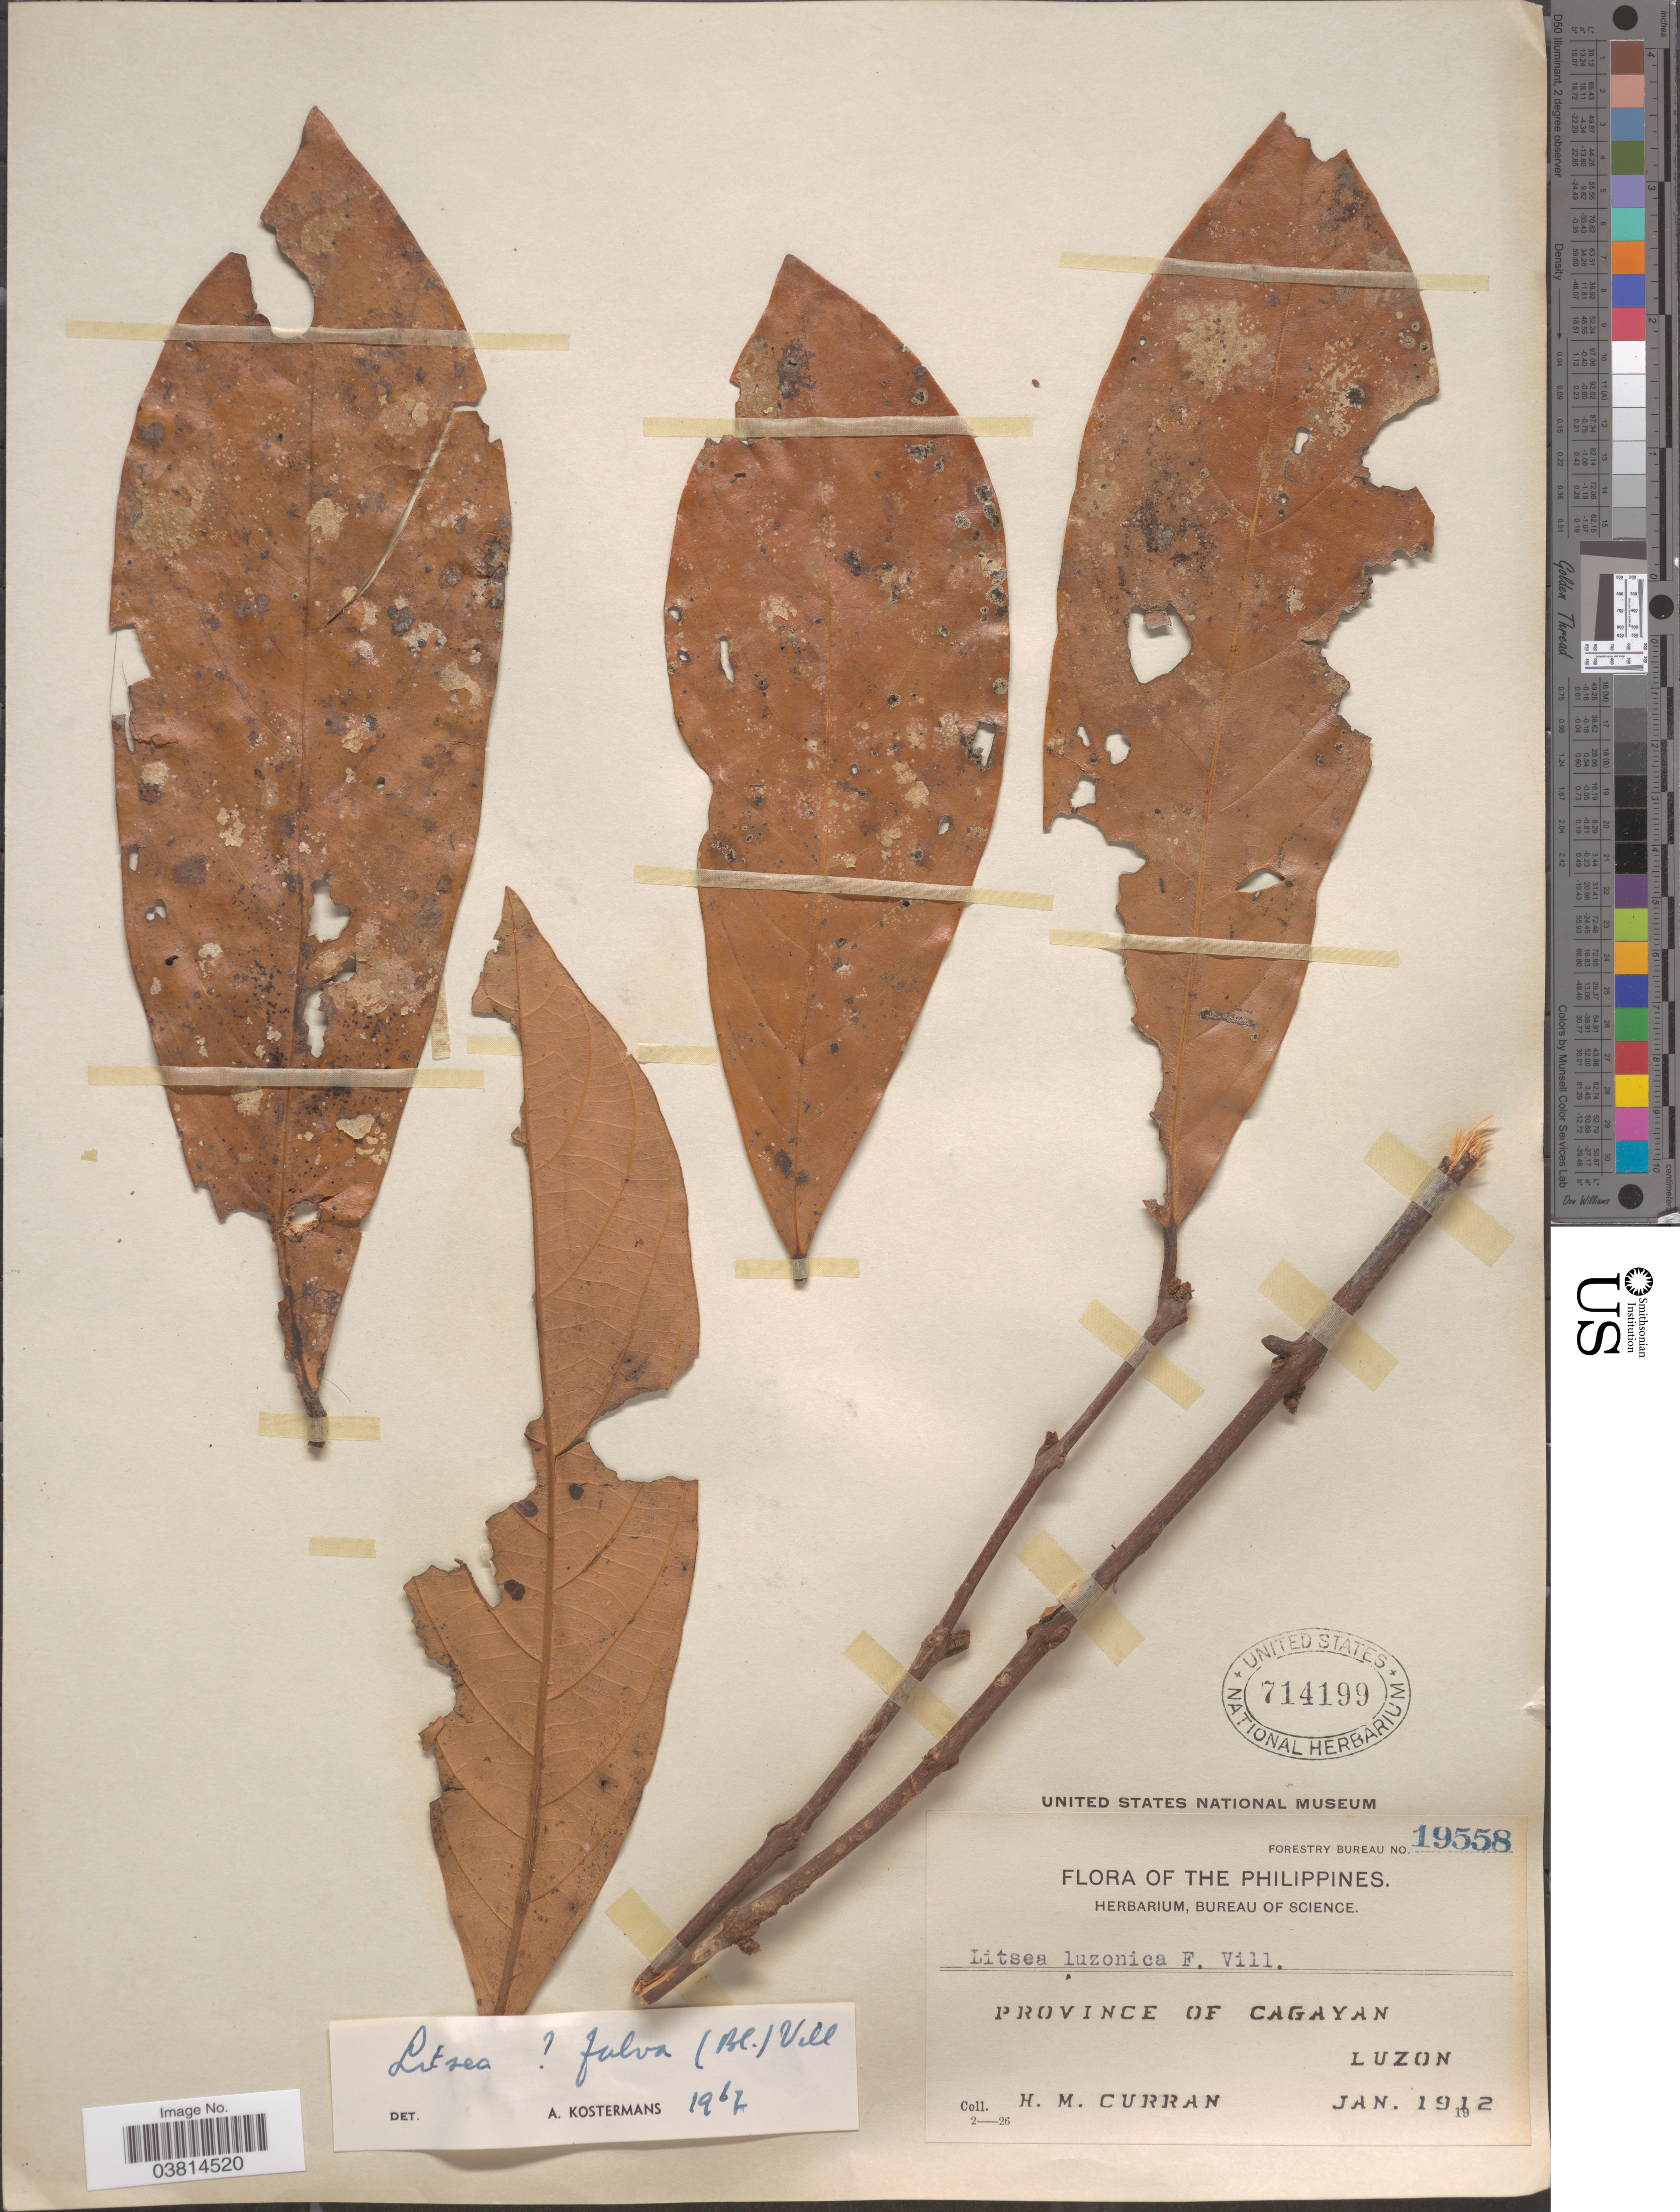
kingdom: Plantae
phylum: Tracheophyta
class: Magnoliopsida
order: Laurales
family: Lauraceae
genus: Litsea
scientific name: Litsea fulva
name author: (Blume) Fern.-Vill.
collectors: H. M. Curran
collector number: Forestry Bureau 19558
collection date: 1912-01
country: Philippines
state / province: Cagayan Valley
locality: Province of Cagayan. Luzon.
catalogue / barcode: US 714199